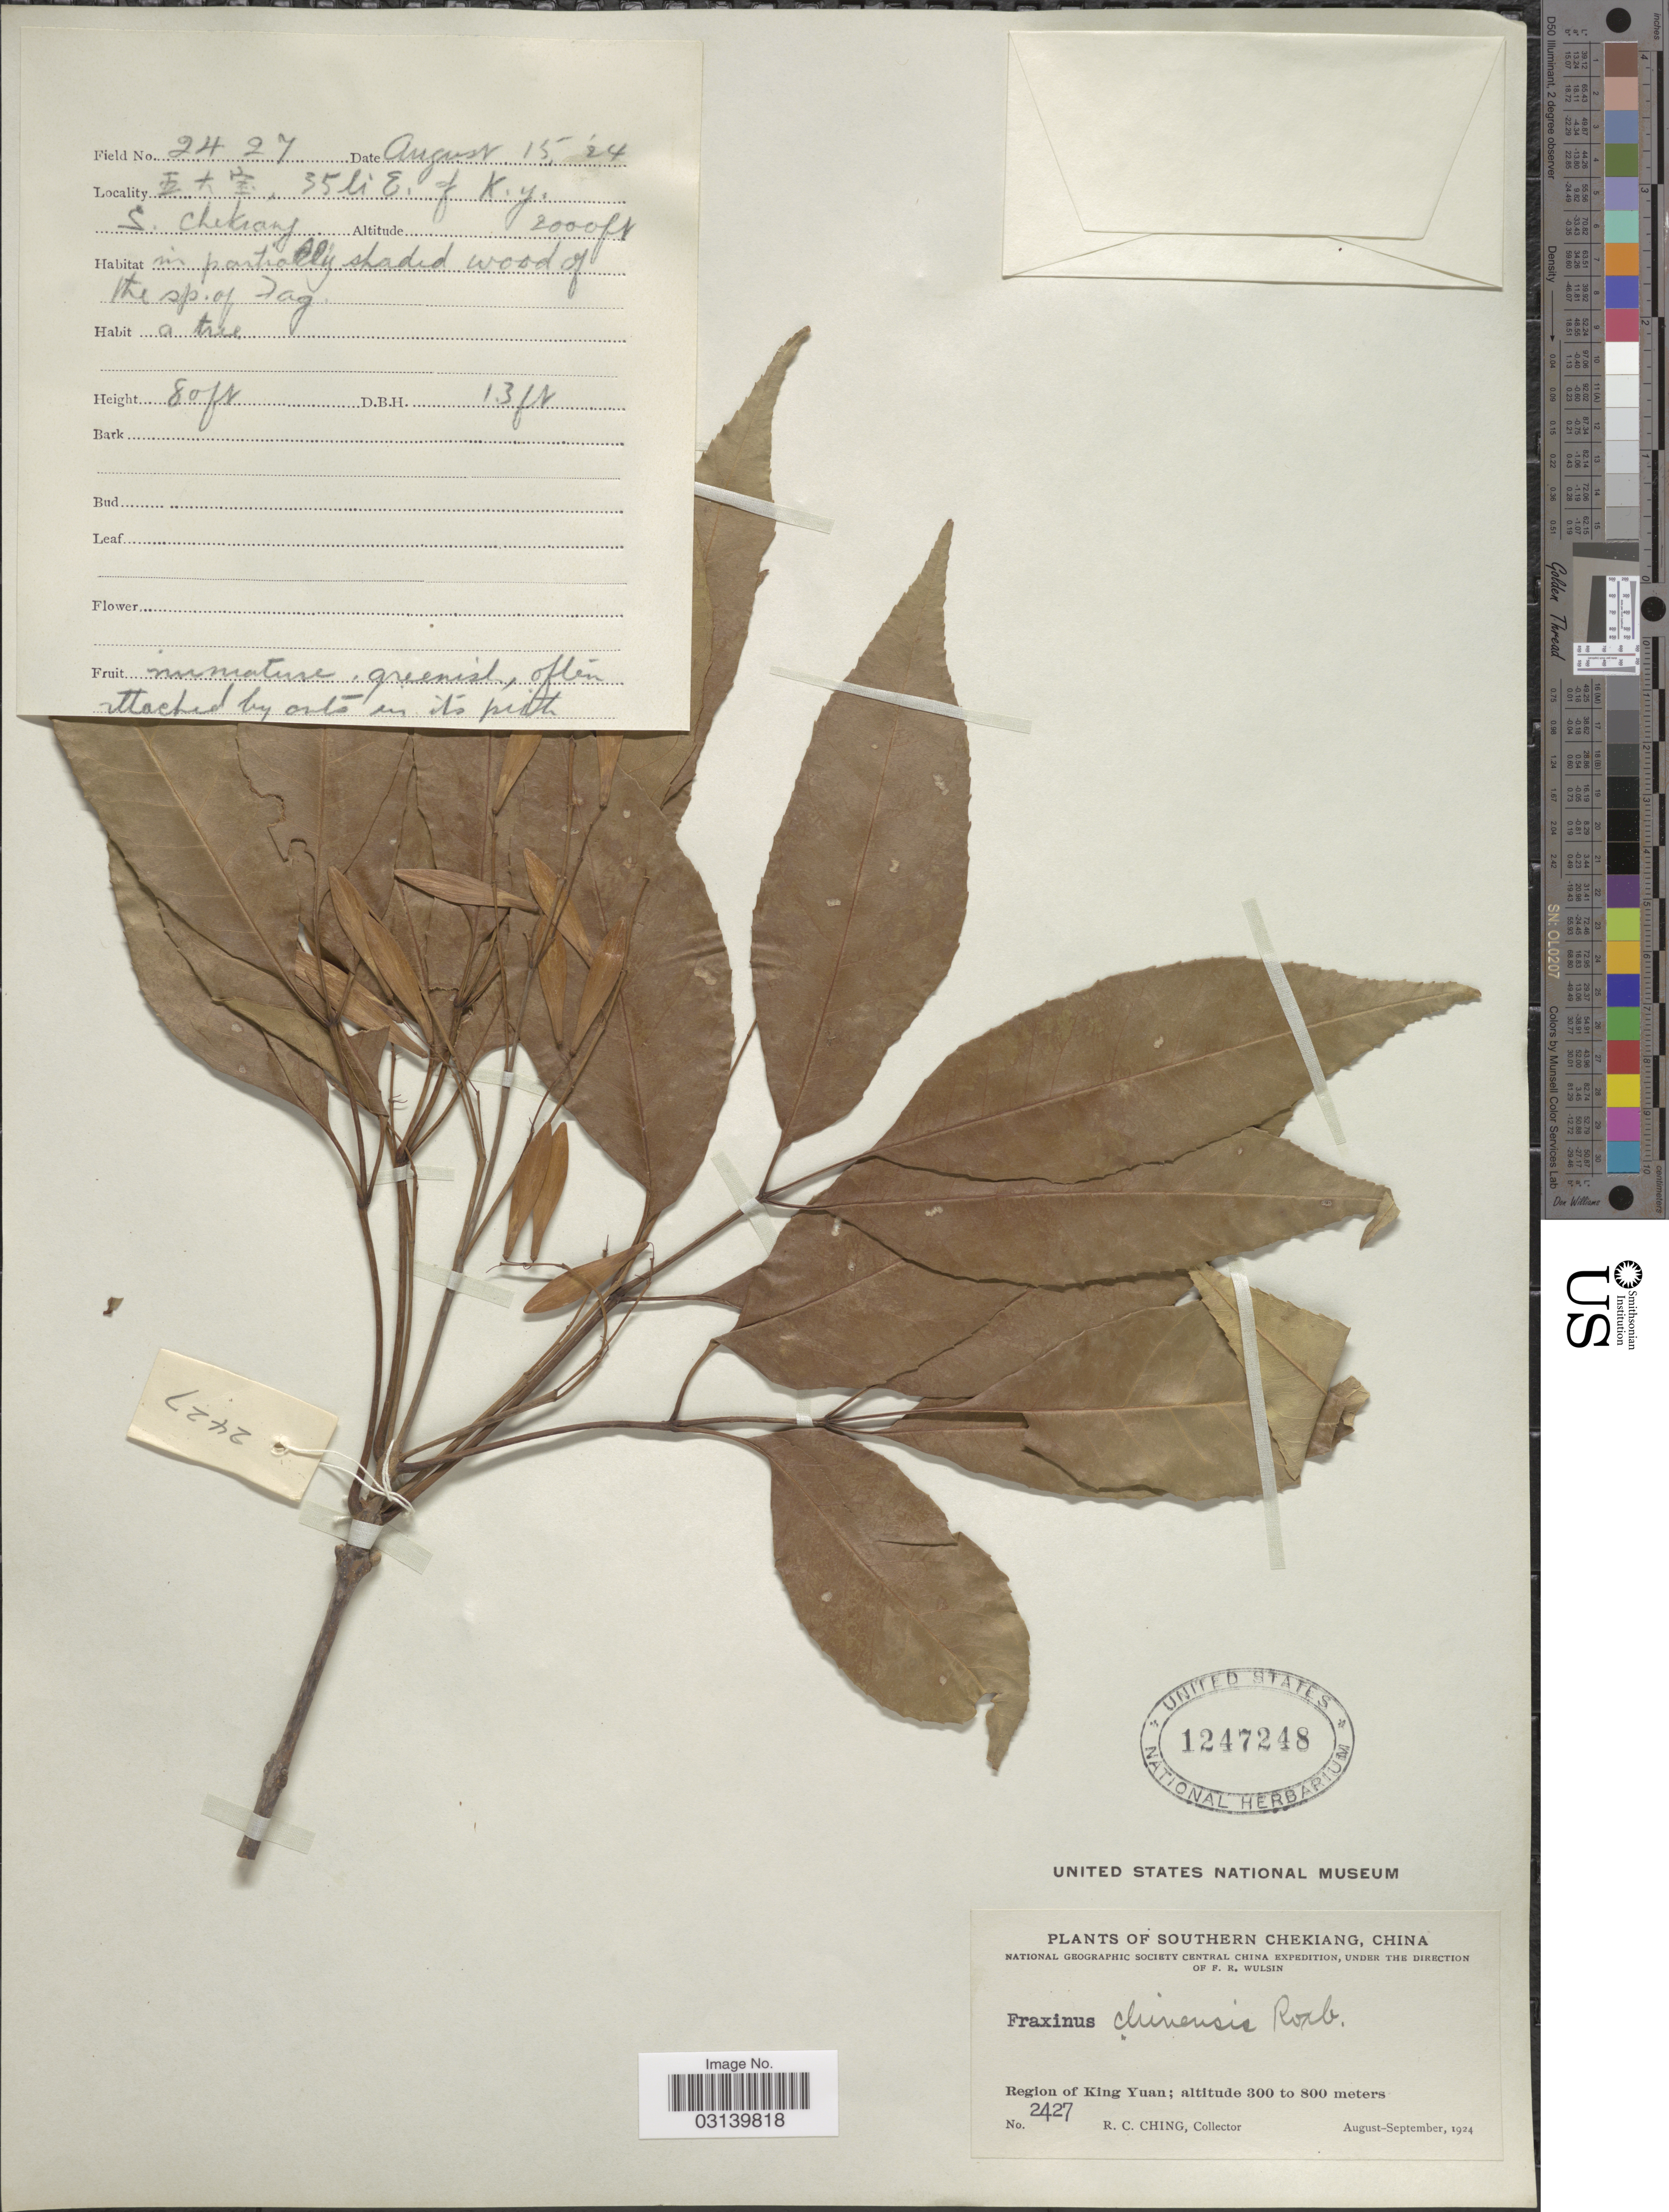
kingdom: Plantae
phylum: Tracheophyta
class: Magnoliopsida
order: Lamiales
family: Oleaceae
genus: Fraxinus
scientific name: Fraxinus chinensis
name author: Roxb.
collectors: R. C. Ching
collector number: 2427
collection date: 1924-08-15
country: China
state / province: Zhejiang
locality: Southern Chekiang. Region of King Yuan. X, 35 li E. of K.Y. S. Chekiang.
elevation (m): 610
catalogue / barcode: US 1247248